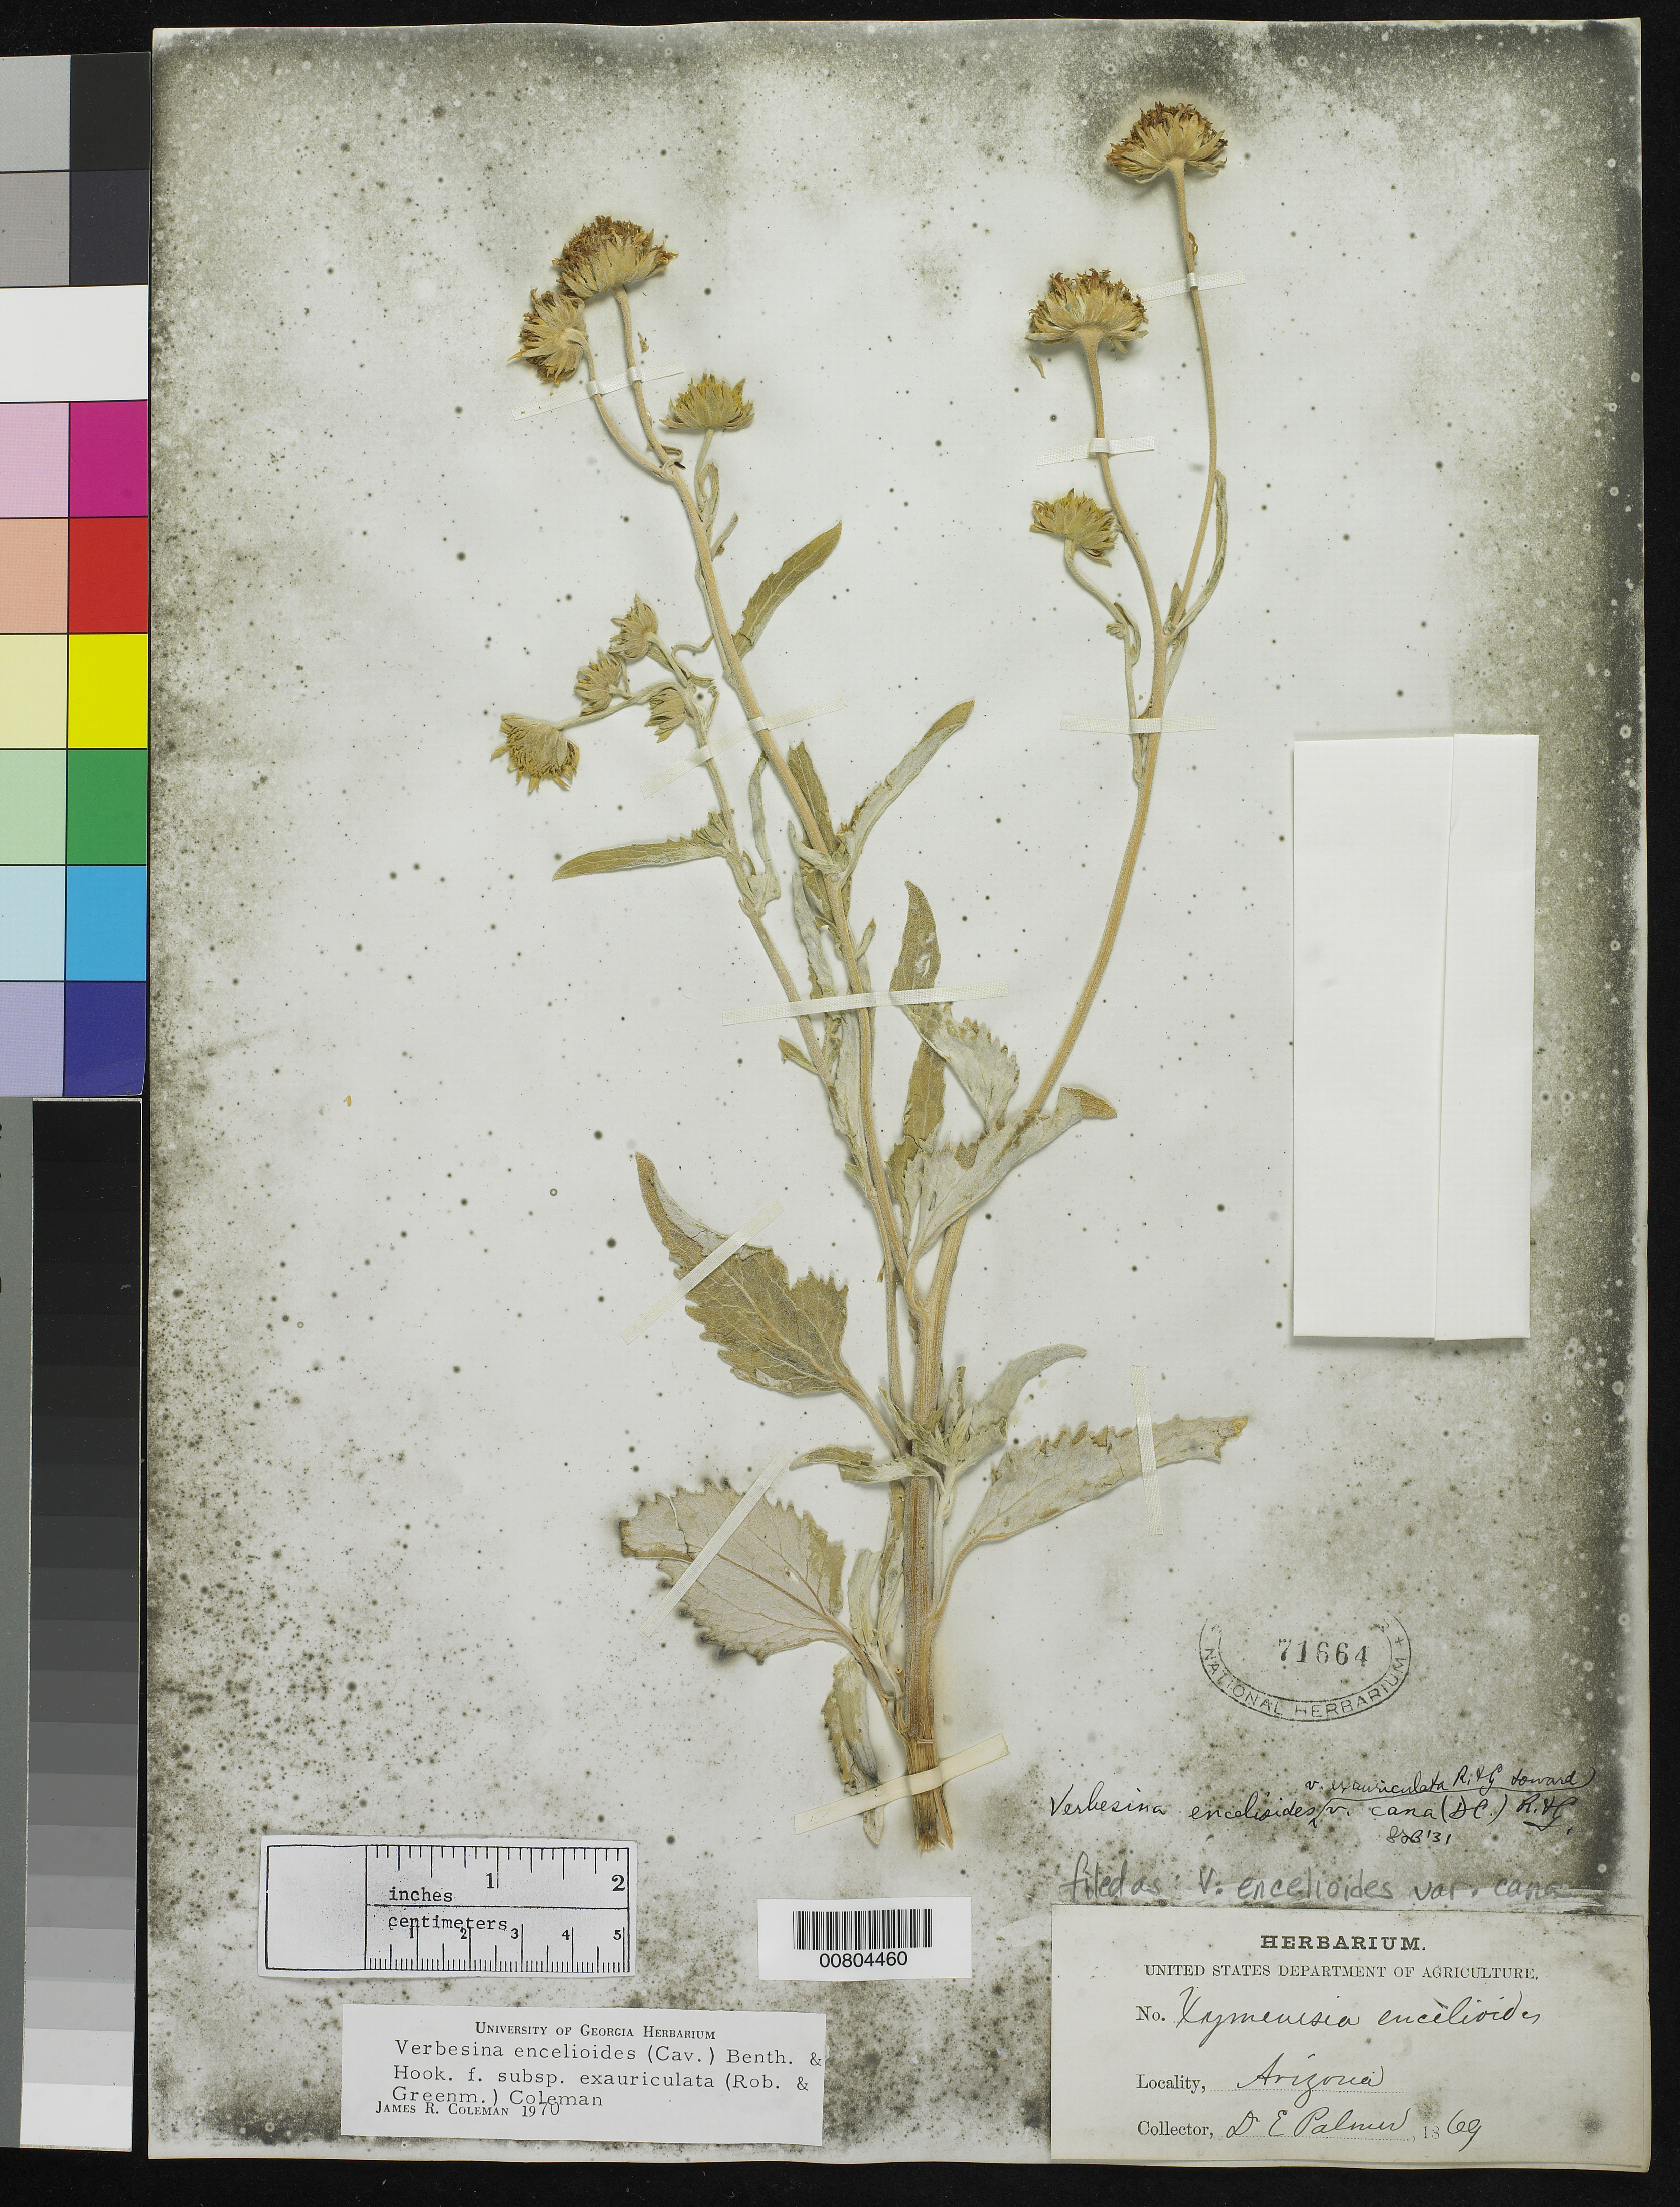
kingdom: Plantae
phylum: Tracheophyta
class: Magnoliopsida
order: Asterales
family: Asteraceae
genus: Verbesina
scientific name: Verbesina encelioides var. cana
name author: (B.L. Rob.) Greenm.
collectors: E. Palmer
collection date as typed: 1869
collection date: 1869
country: United States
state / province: Arizona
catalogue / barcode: US 71664